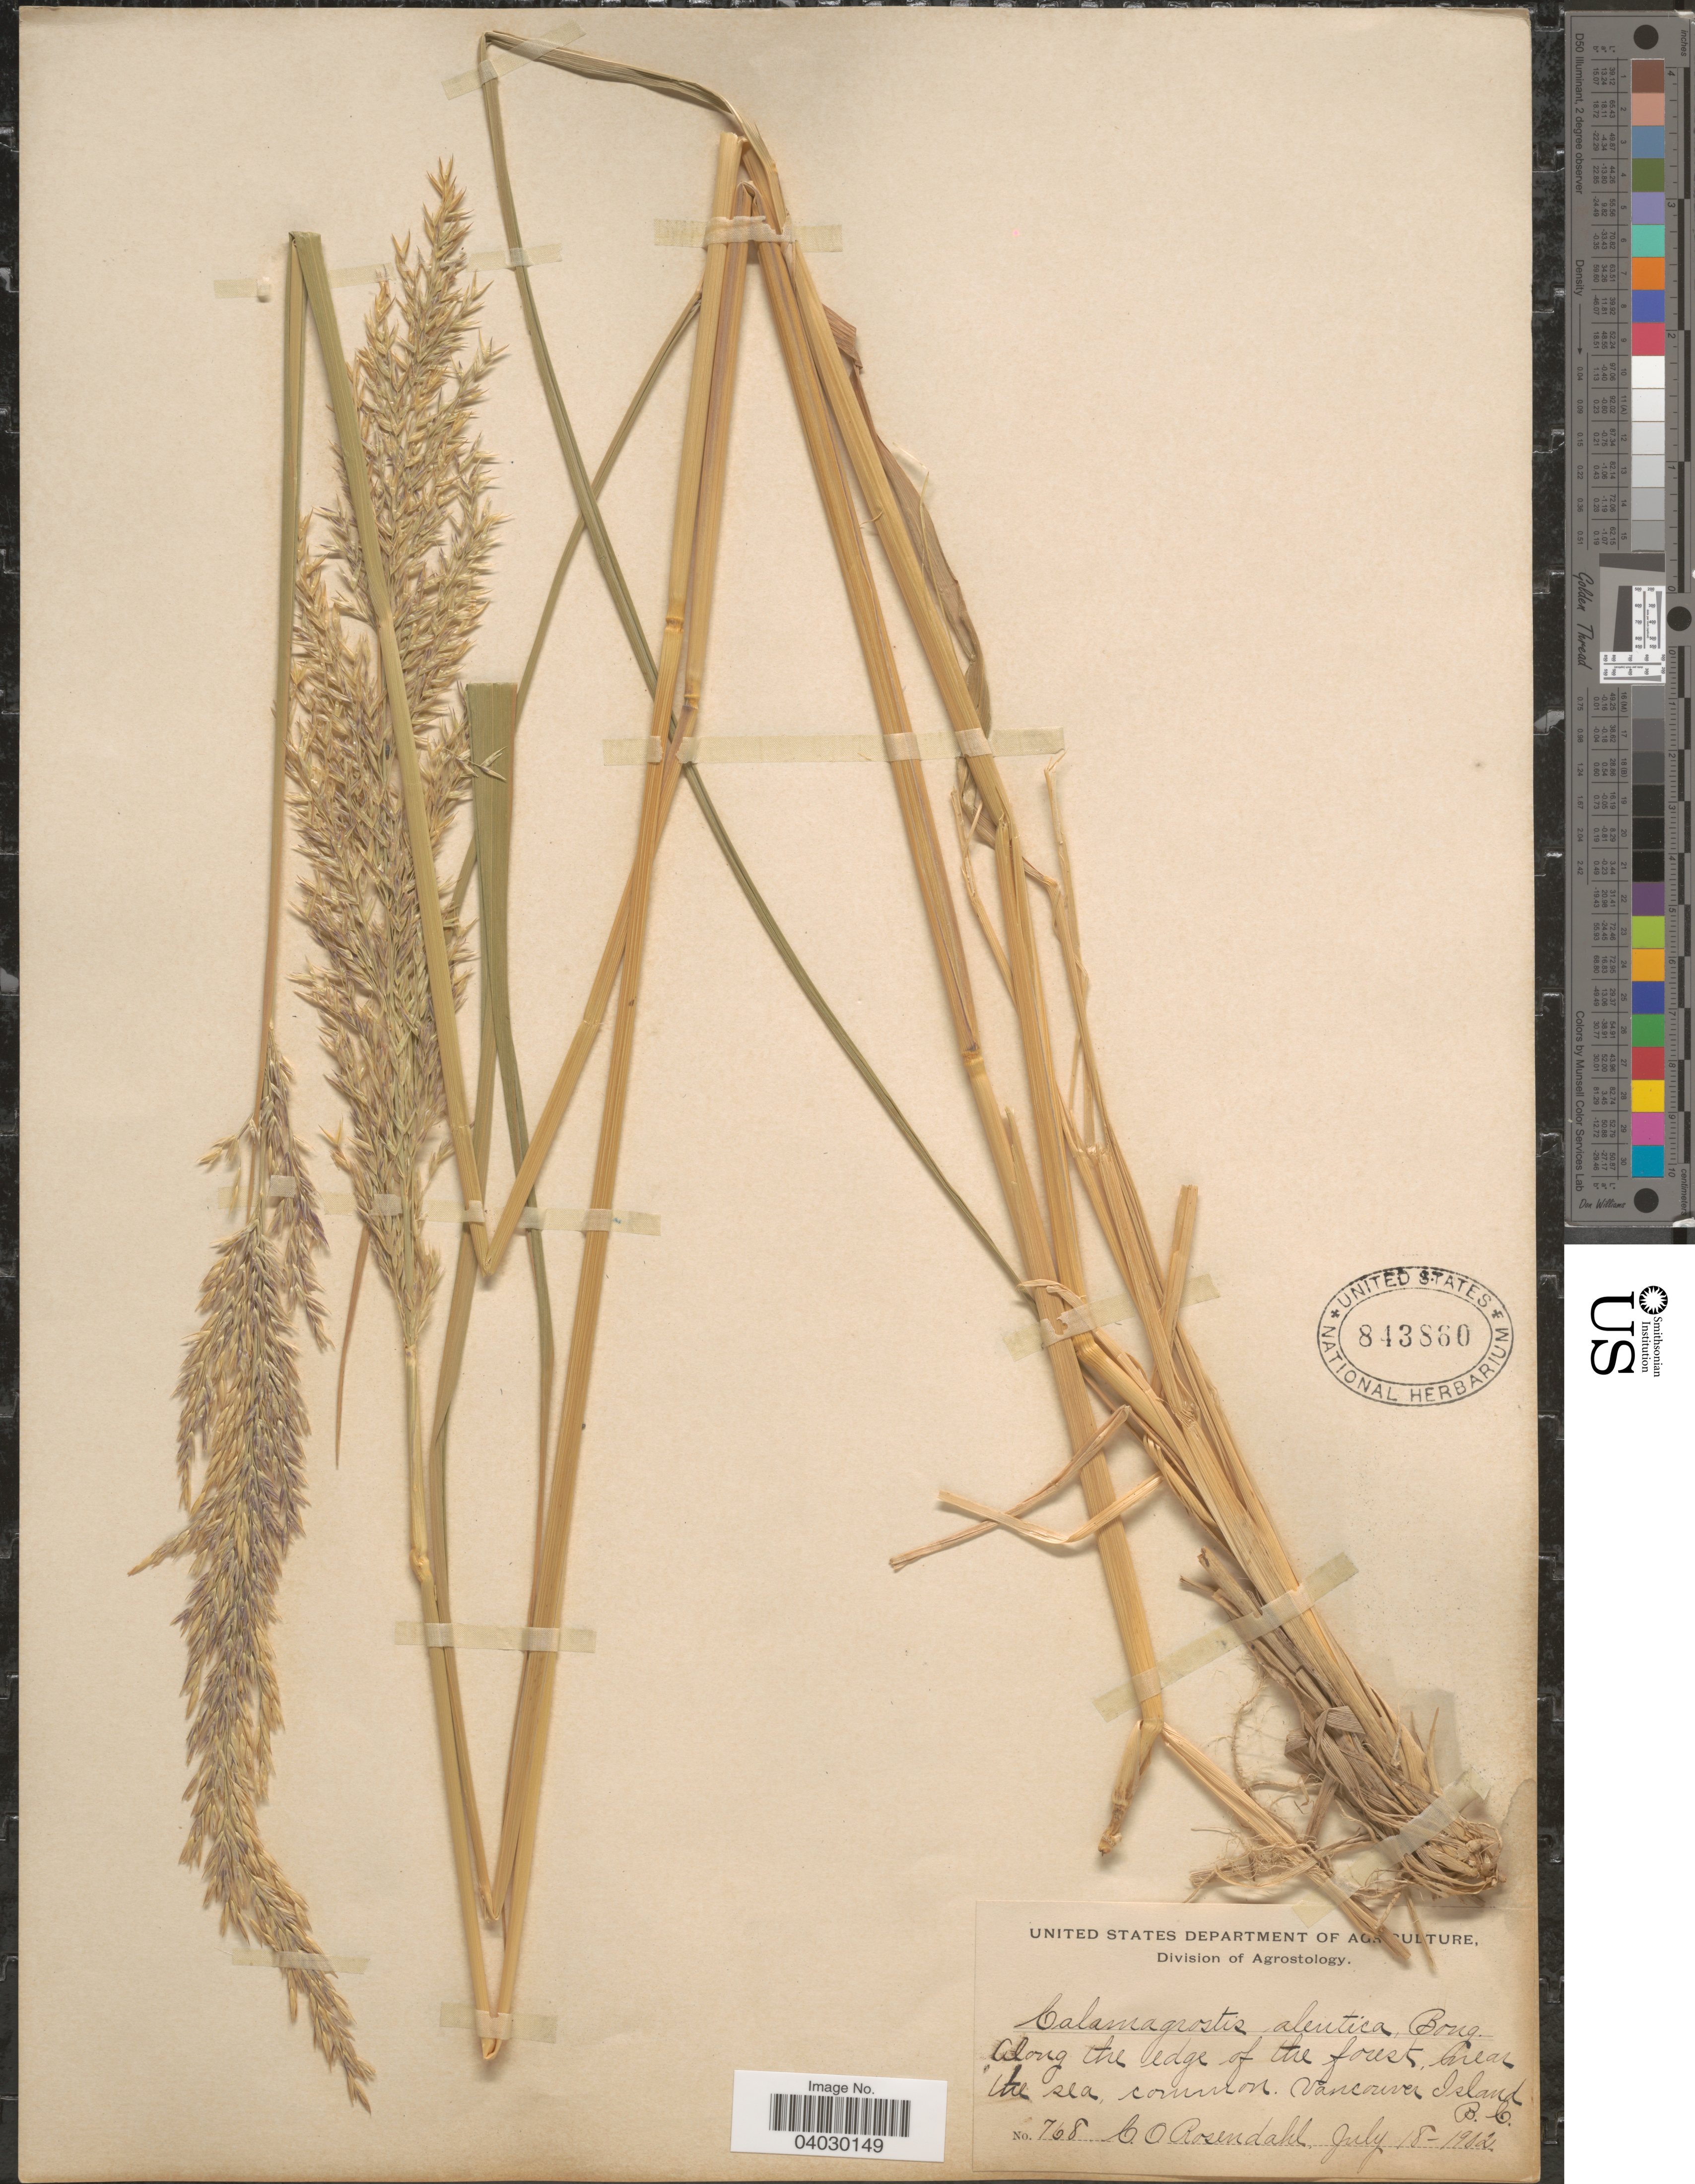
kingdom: Plantae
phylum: Tracheophyta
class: Liliopsida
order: Poales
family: Poaceae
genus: Calamagrostis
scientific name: Calamagrostis nutkaensis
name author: (J. Presl) Steud.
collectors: C. O. Rosendahl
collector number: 768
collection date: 1902-07-18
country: Canada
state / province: British Columbia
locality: Vancouver Island.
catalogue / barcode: US 843860